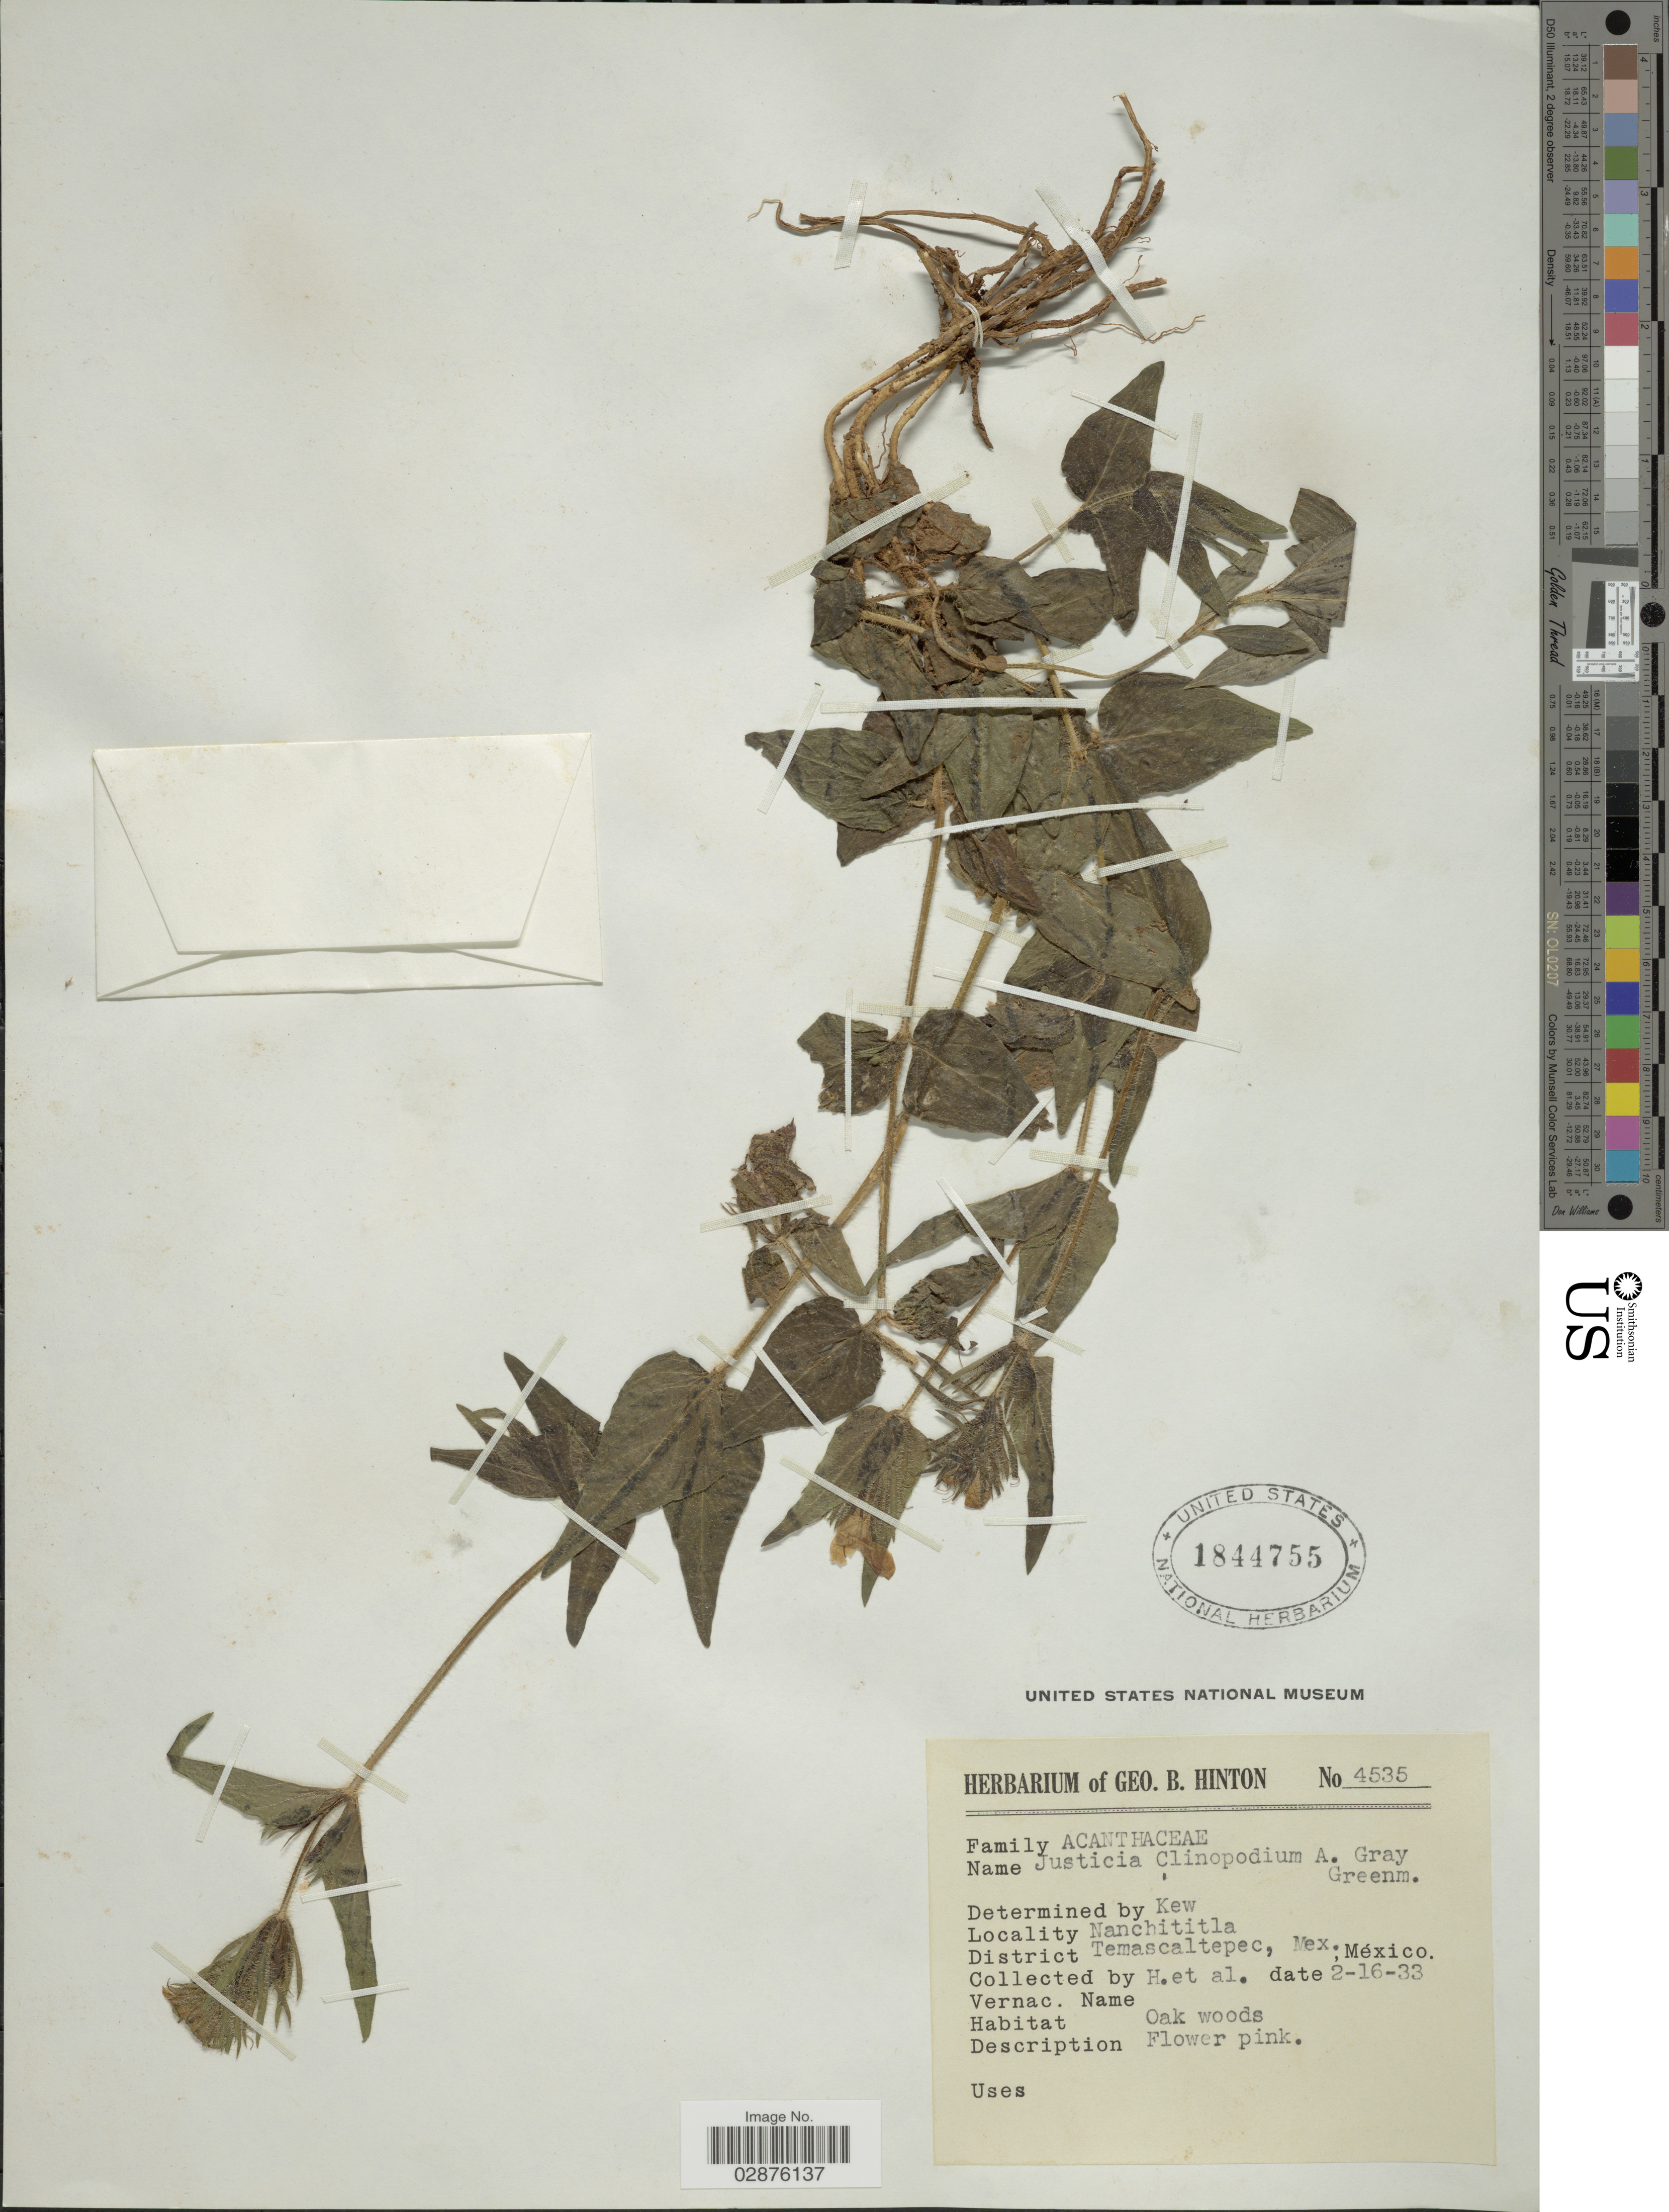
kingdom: Plantae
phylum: Tracheophyta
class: Magnoliopsida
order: Lamiales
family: Acanthaceae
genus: Justicia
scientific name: Justicia clinopodium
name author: A. Gray ex Greenm.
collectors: G. B. Hinton & et al.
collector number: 4535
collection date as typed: Transcribed d/m/y: 16/2/33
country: Mexico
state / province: México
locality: Nanchititla, District Temascaltepec, Mex.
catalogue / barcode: US 1844755